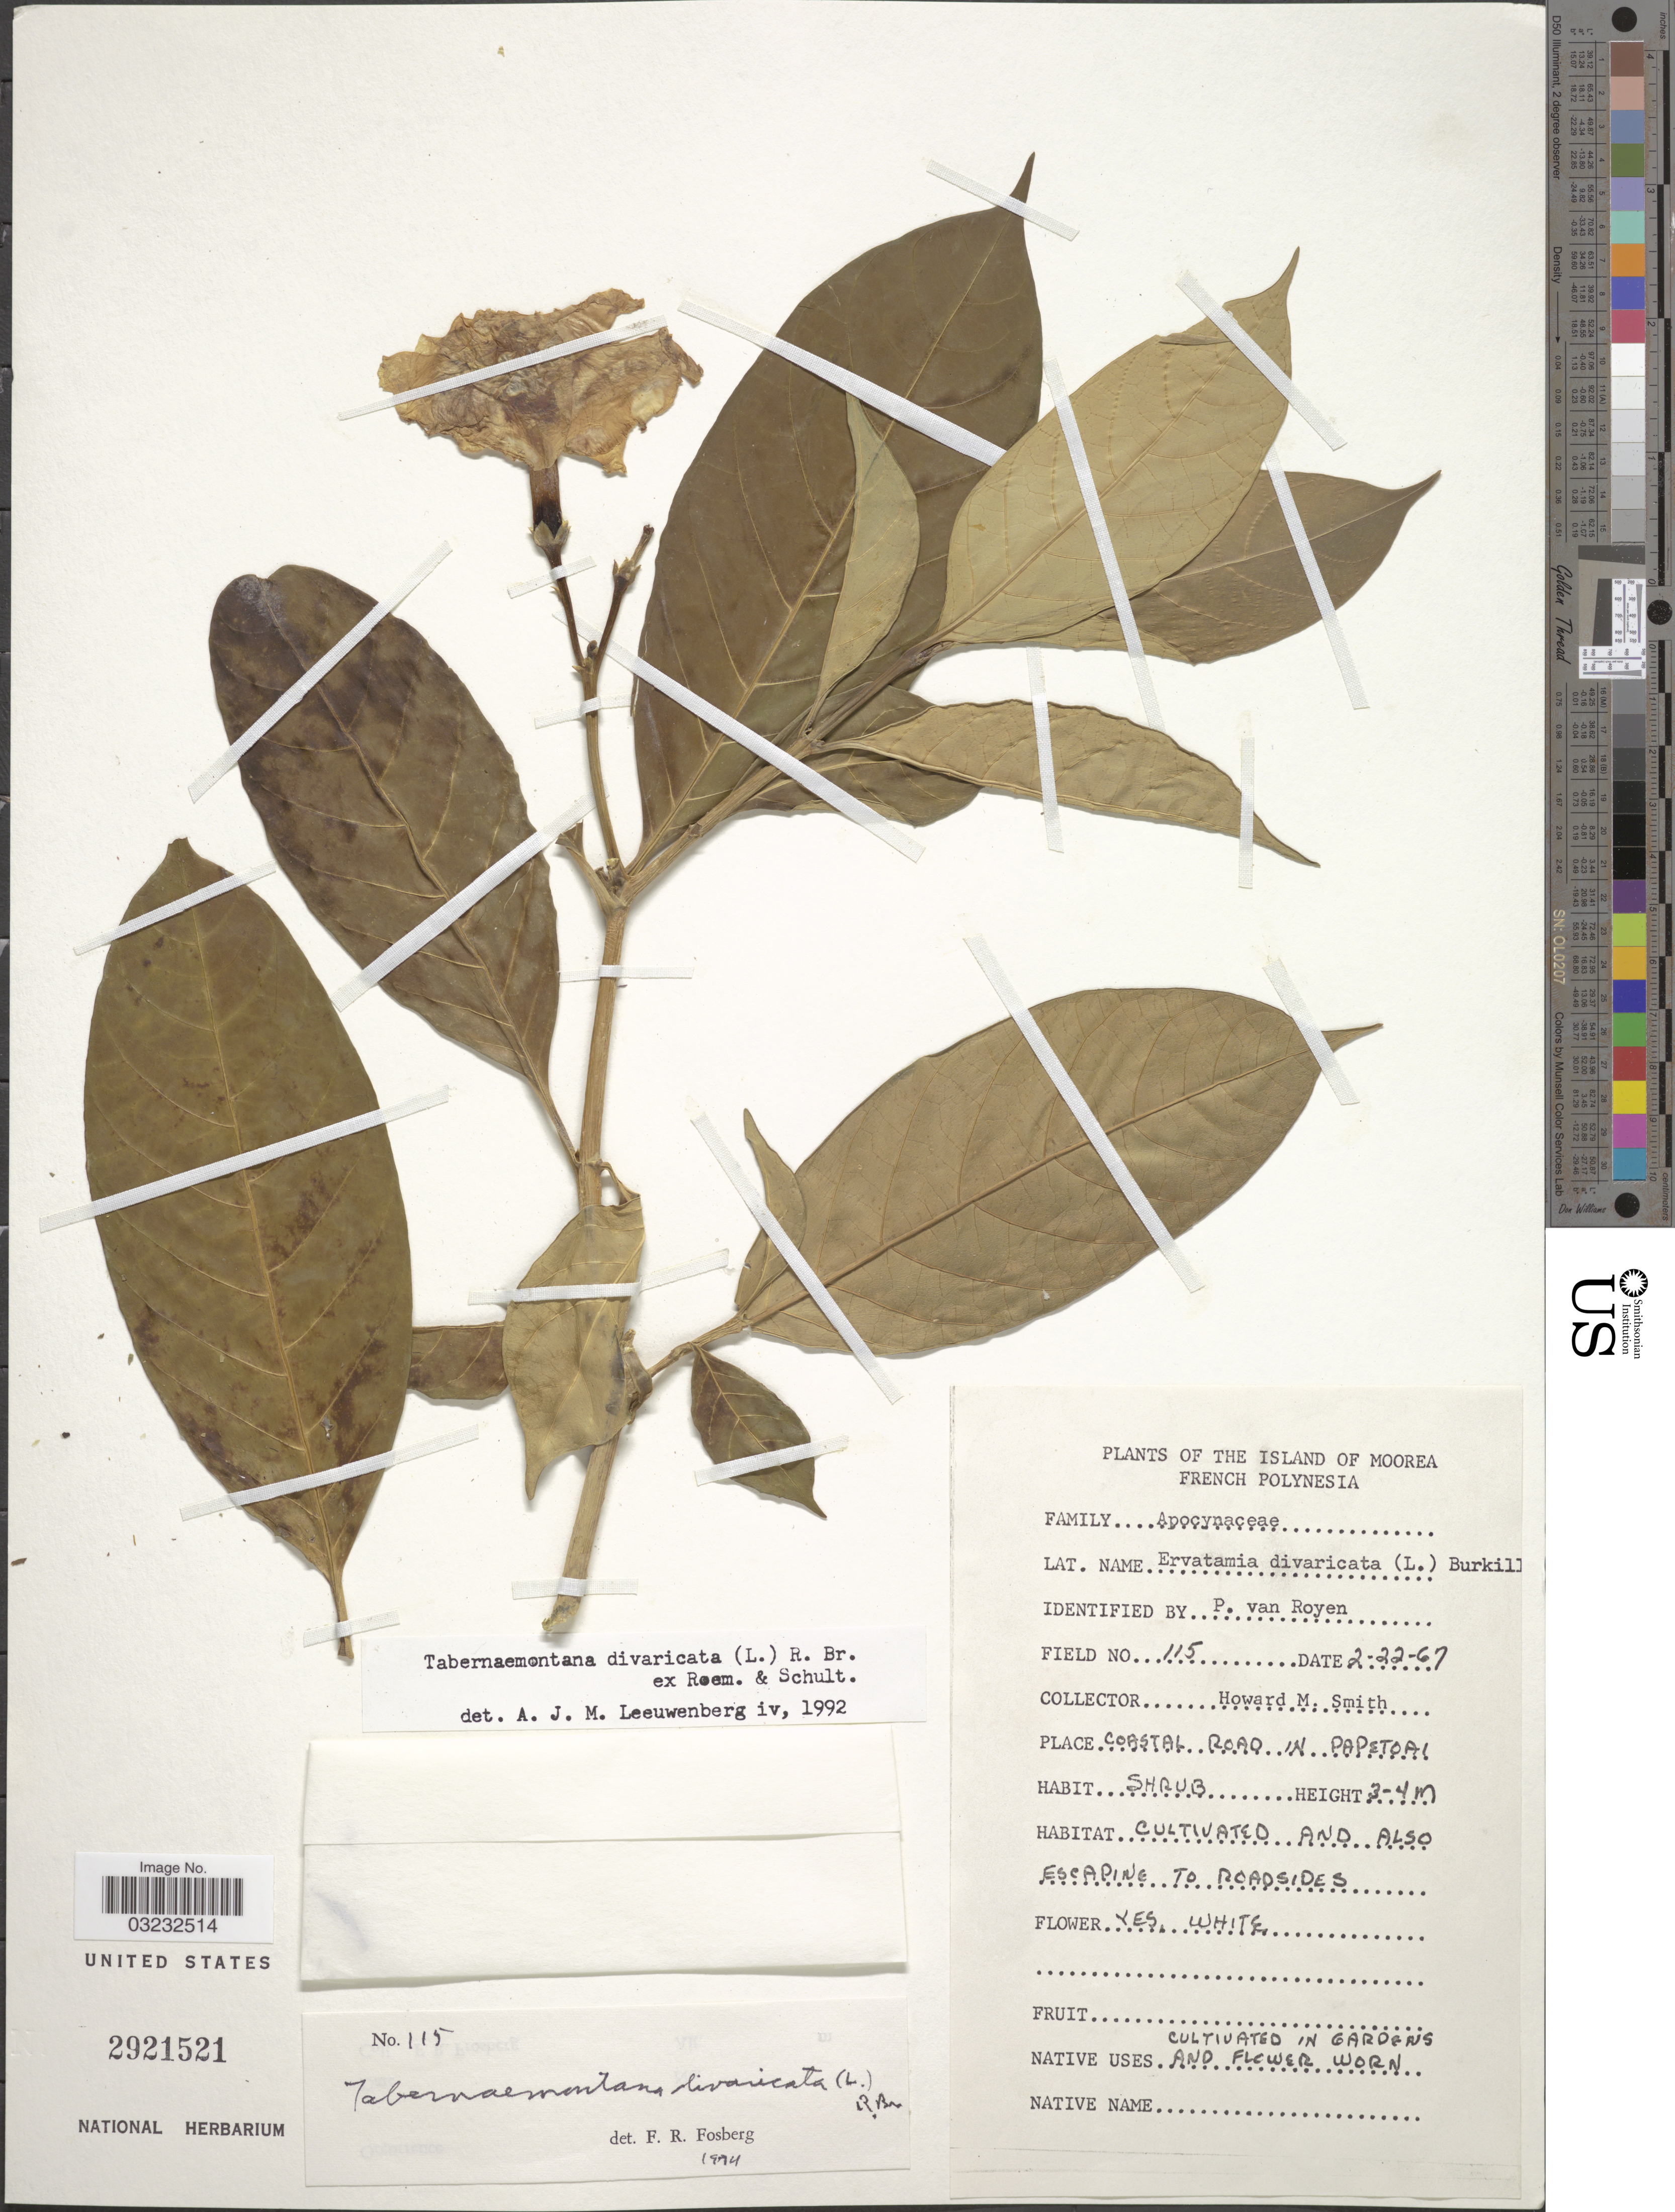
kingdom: Plantae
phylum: Tracheophyta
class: Magnoliopsida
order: Gentianales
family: Apocynaceae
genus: Tabernaemontana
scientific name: Tabernaemontana divaricata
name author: (L.) R. Br. ex Roem. & Schult.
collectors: H. M. Smith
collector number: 115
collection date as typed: Transcribed d/m/y: 22/2/67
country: French Polynesia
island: Moorea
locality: The Island of Moorea, Coastal Road in Papetoai.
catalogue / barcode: US 2921521